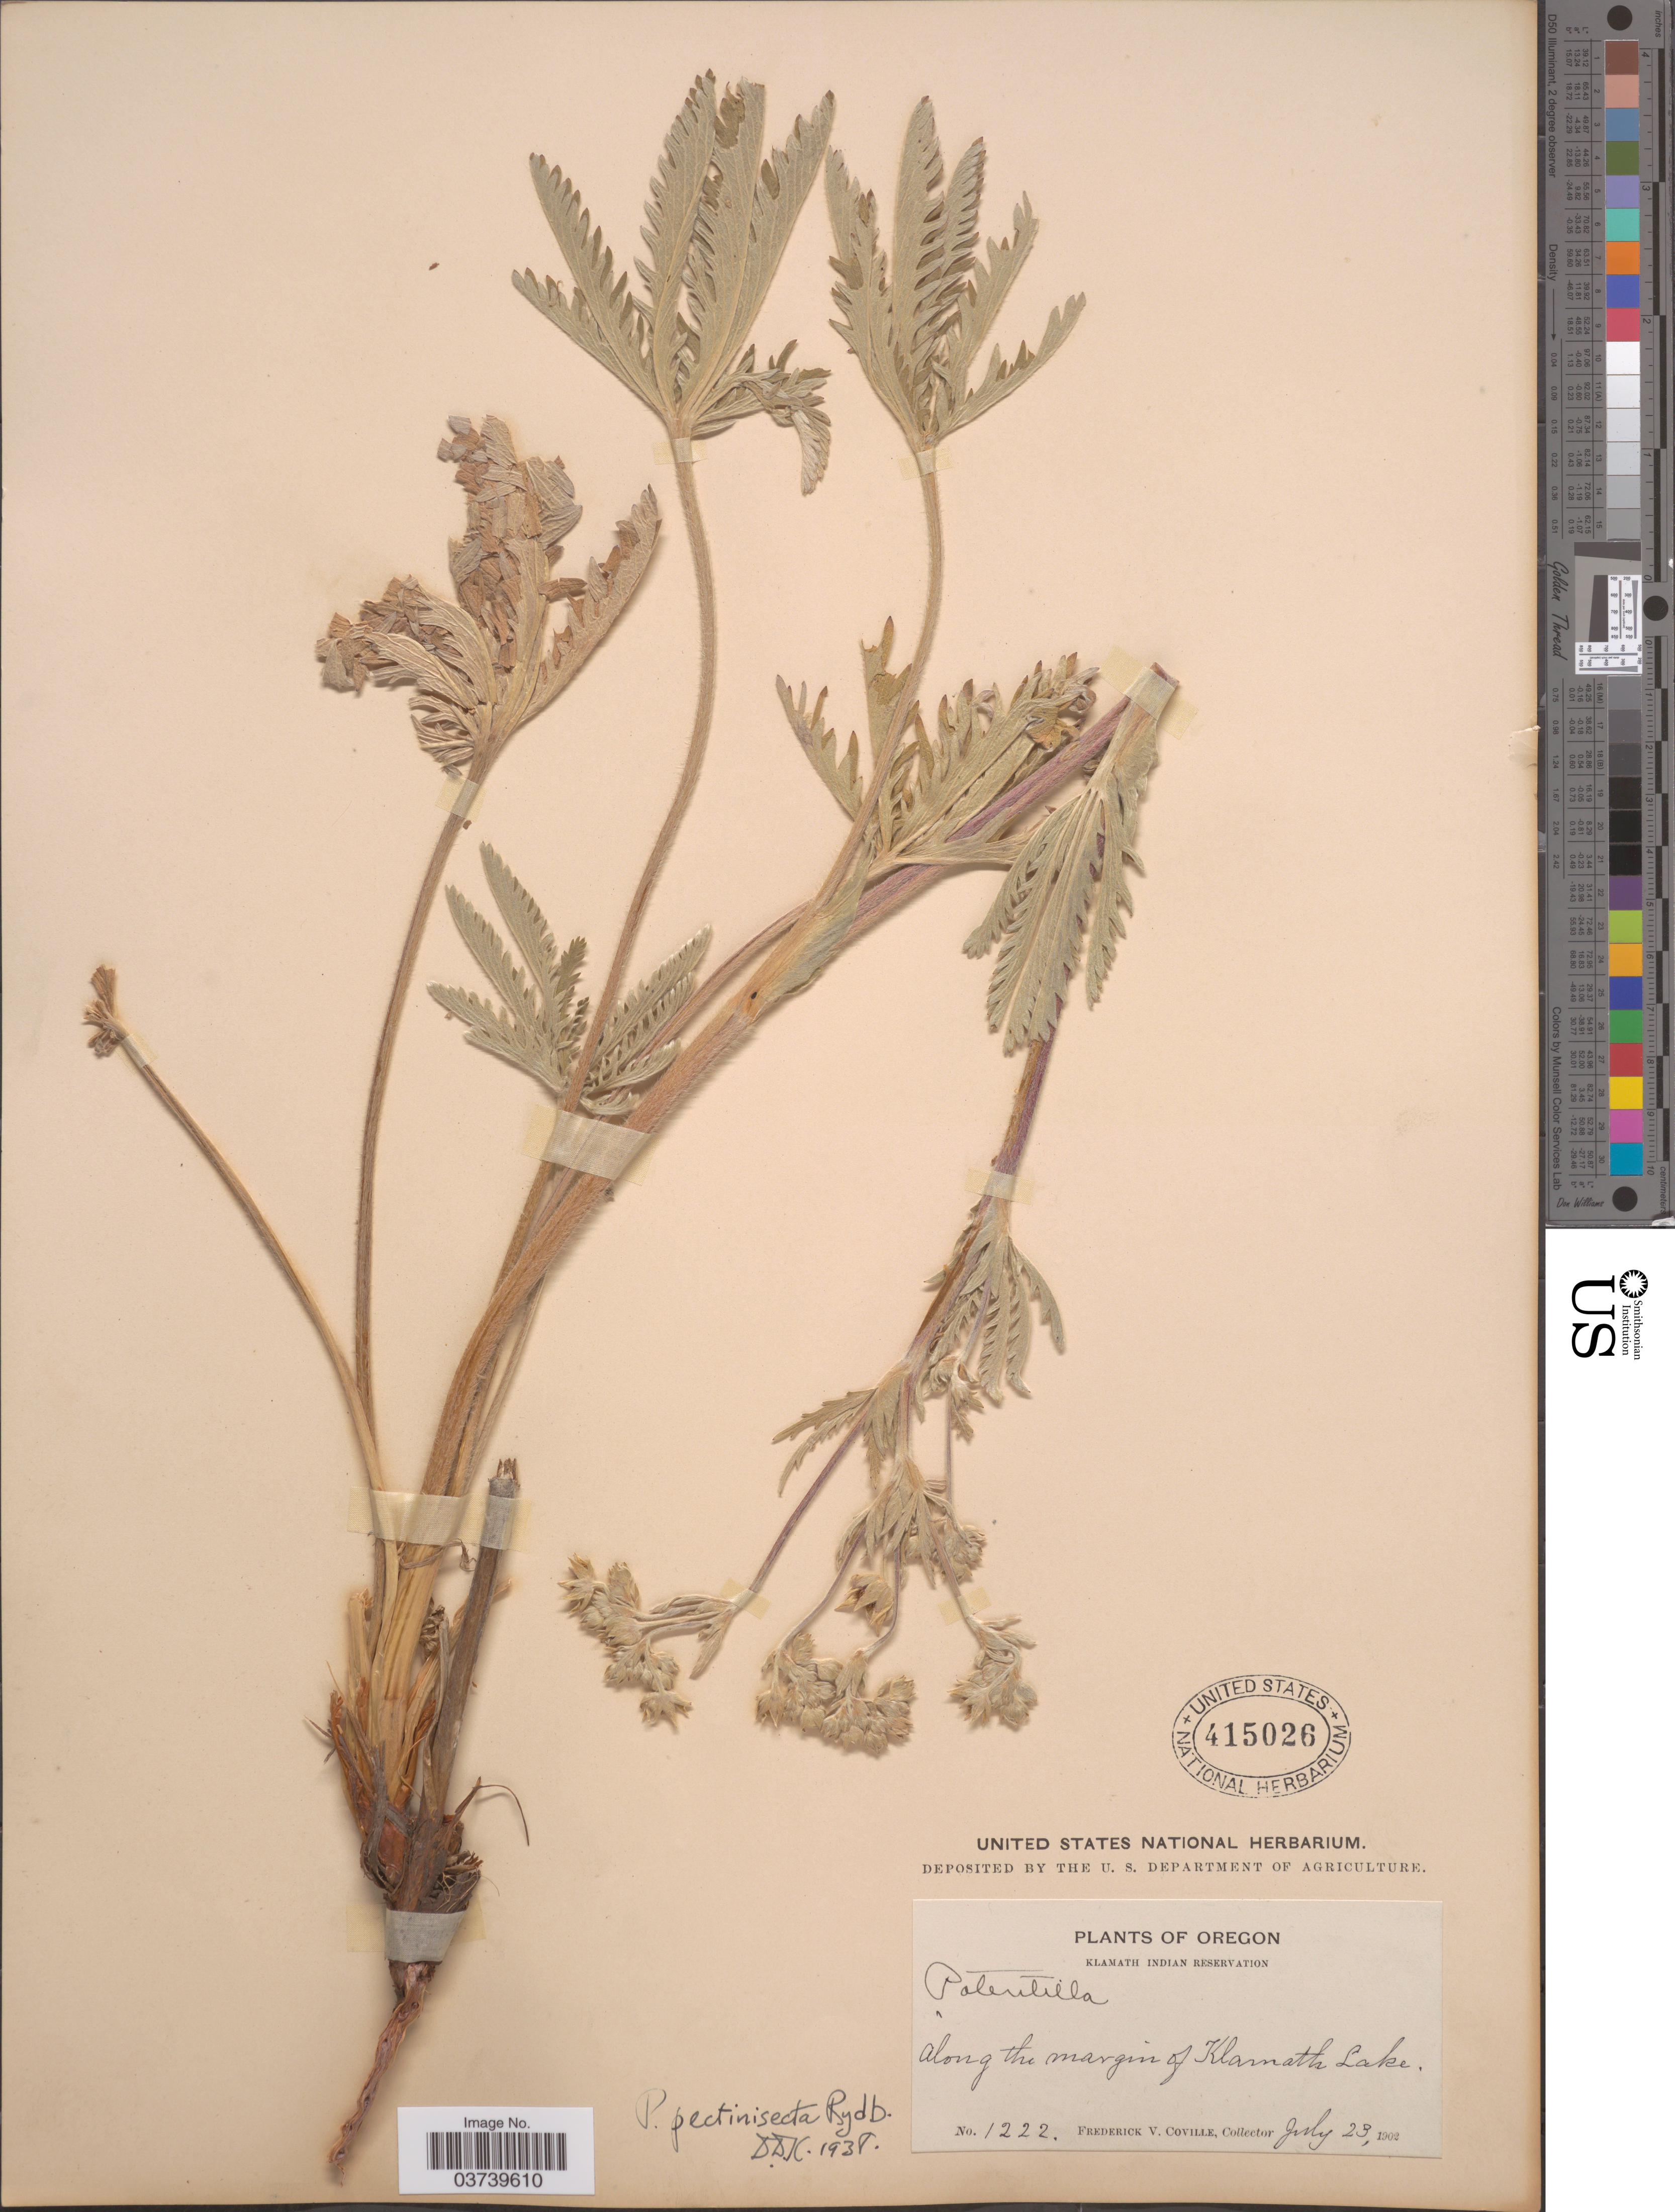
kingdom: Plantae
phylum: Tracheophyta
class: Magnoliopsida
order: Rosales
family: Rosaceae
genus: Potentilla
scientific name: Potentilla gracilis var. elmeri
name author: (Rydb.) Jeps.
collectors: F. V. Coville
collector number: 1222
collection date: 1902-07-23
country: United States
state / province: Oregon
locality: Klamath Indian Reservation. Along the margin of Klamath Lake.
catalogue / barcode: US 415026